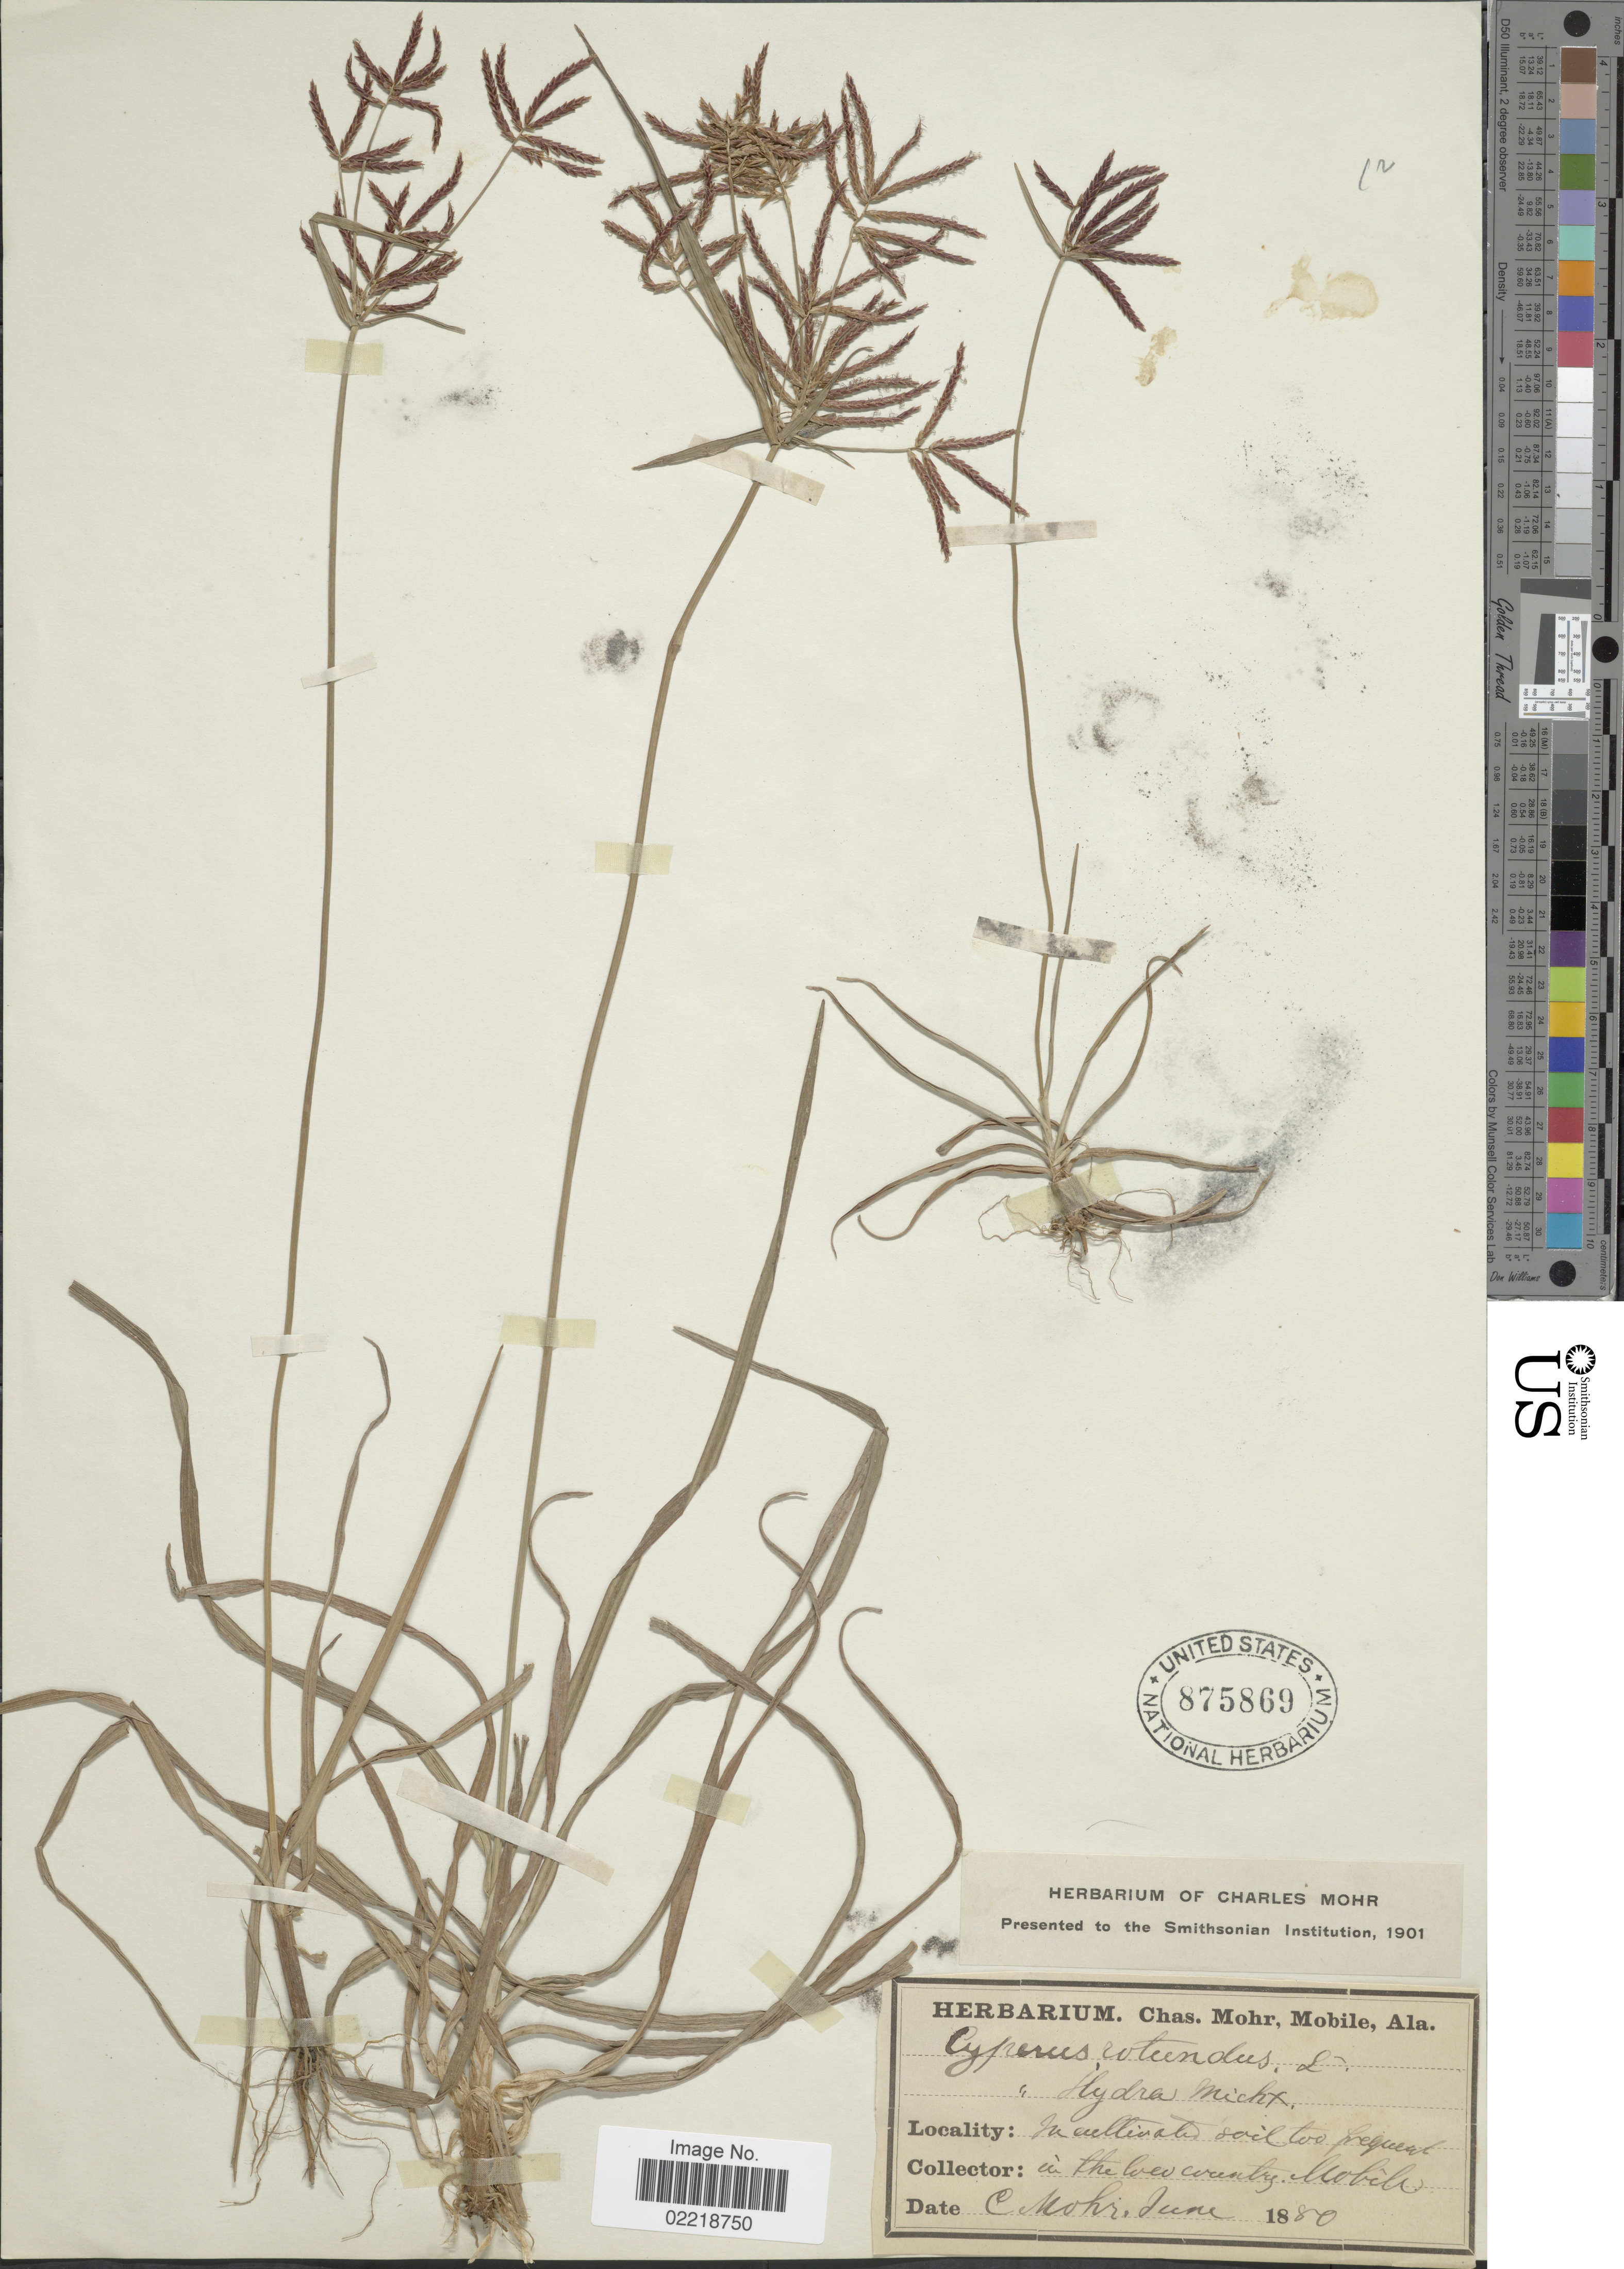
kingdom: Plantae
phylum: Tracheophyta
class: Liliopsida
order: Poales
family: Cyperaceae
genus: Cyperus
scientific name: Cyperus rotundus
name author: L.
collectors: C. T. Mohr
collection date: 1880-06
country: United States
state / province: Alabama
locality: In the low country. Mobile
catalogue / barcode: US 875869